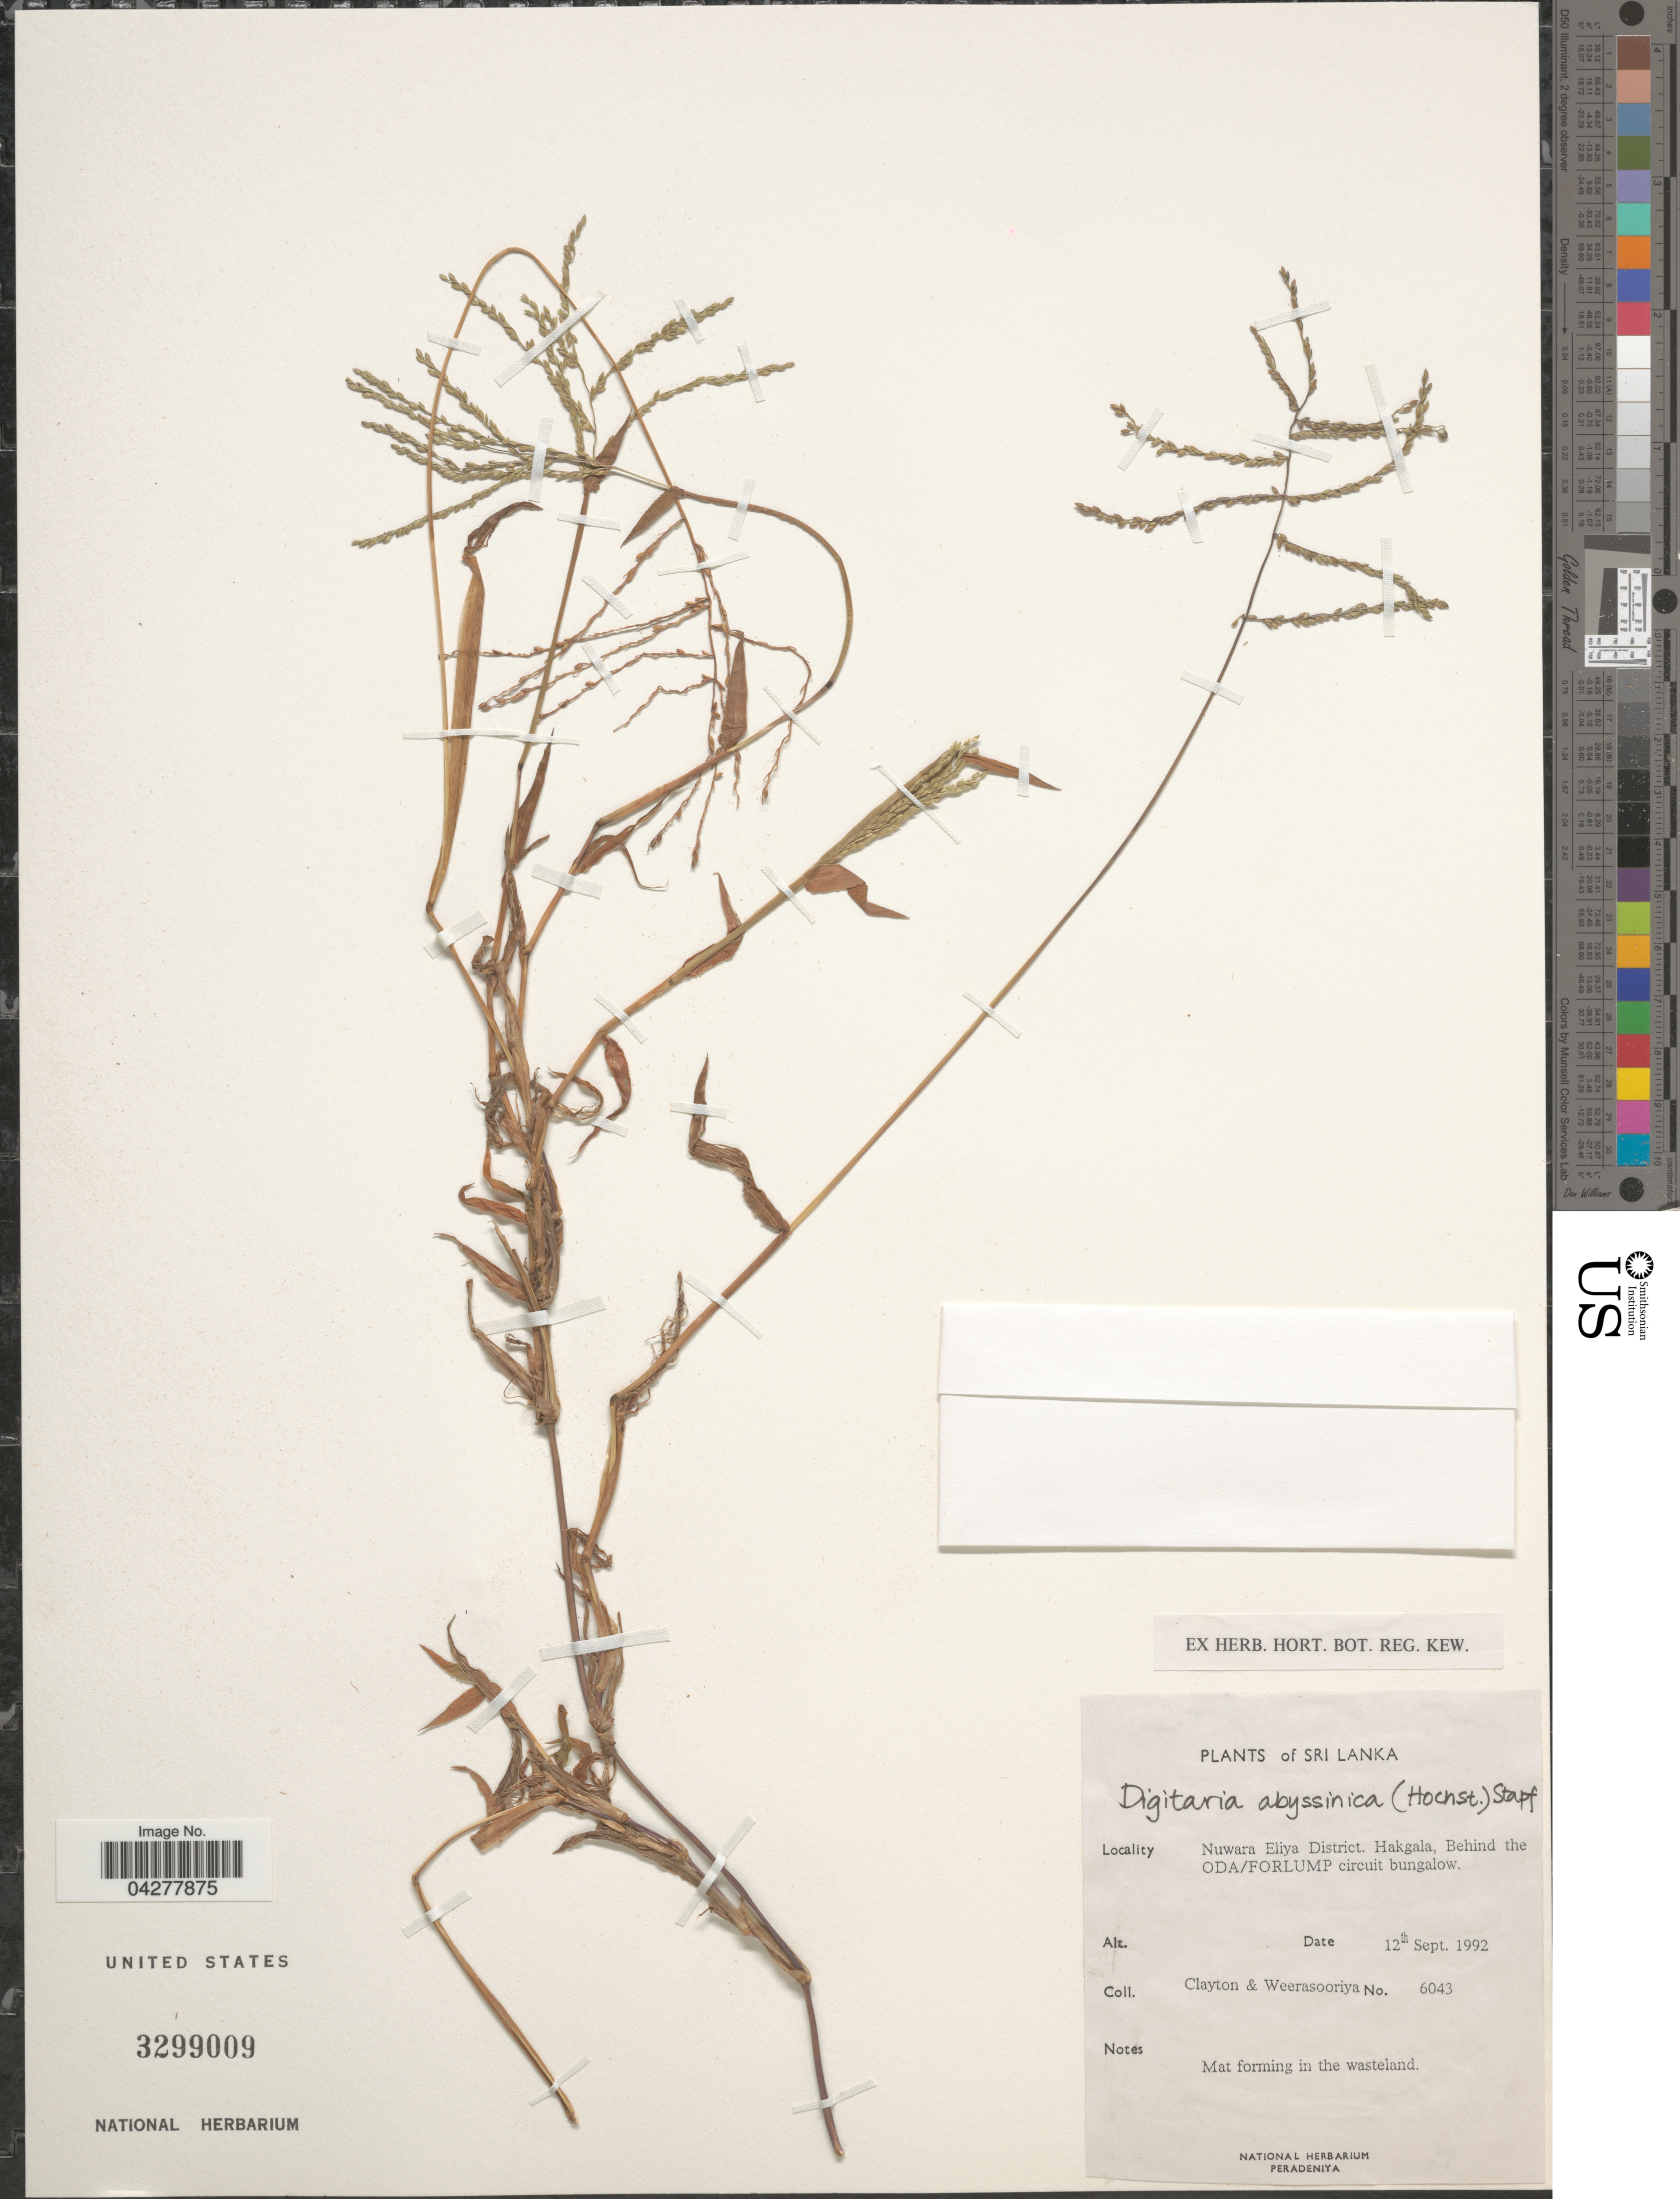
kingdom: Plantae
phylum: Tracheophyta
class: Liliopsida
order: Poales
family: Poaceae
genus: Digitaria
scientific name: Digitaria abyssinica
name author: (Hochst. ex Rich.) Stapf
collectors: Clayton & Weerasooriya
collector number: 6043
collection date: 1992-09-12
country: Sri Lanka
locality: Nuwara Eliya District. Hakgala, Behind the ODA/FORLUMP circuit bungalow.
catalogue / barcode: US 3299009